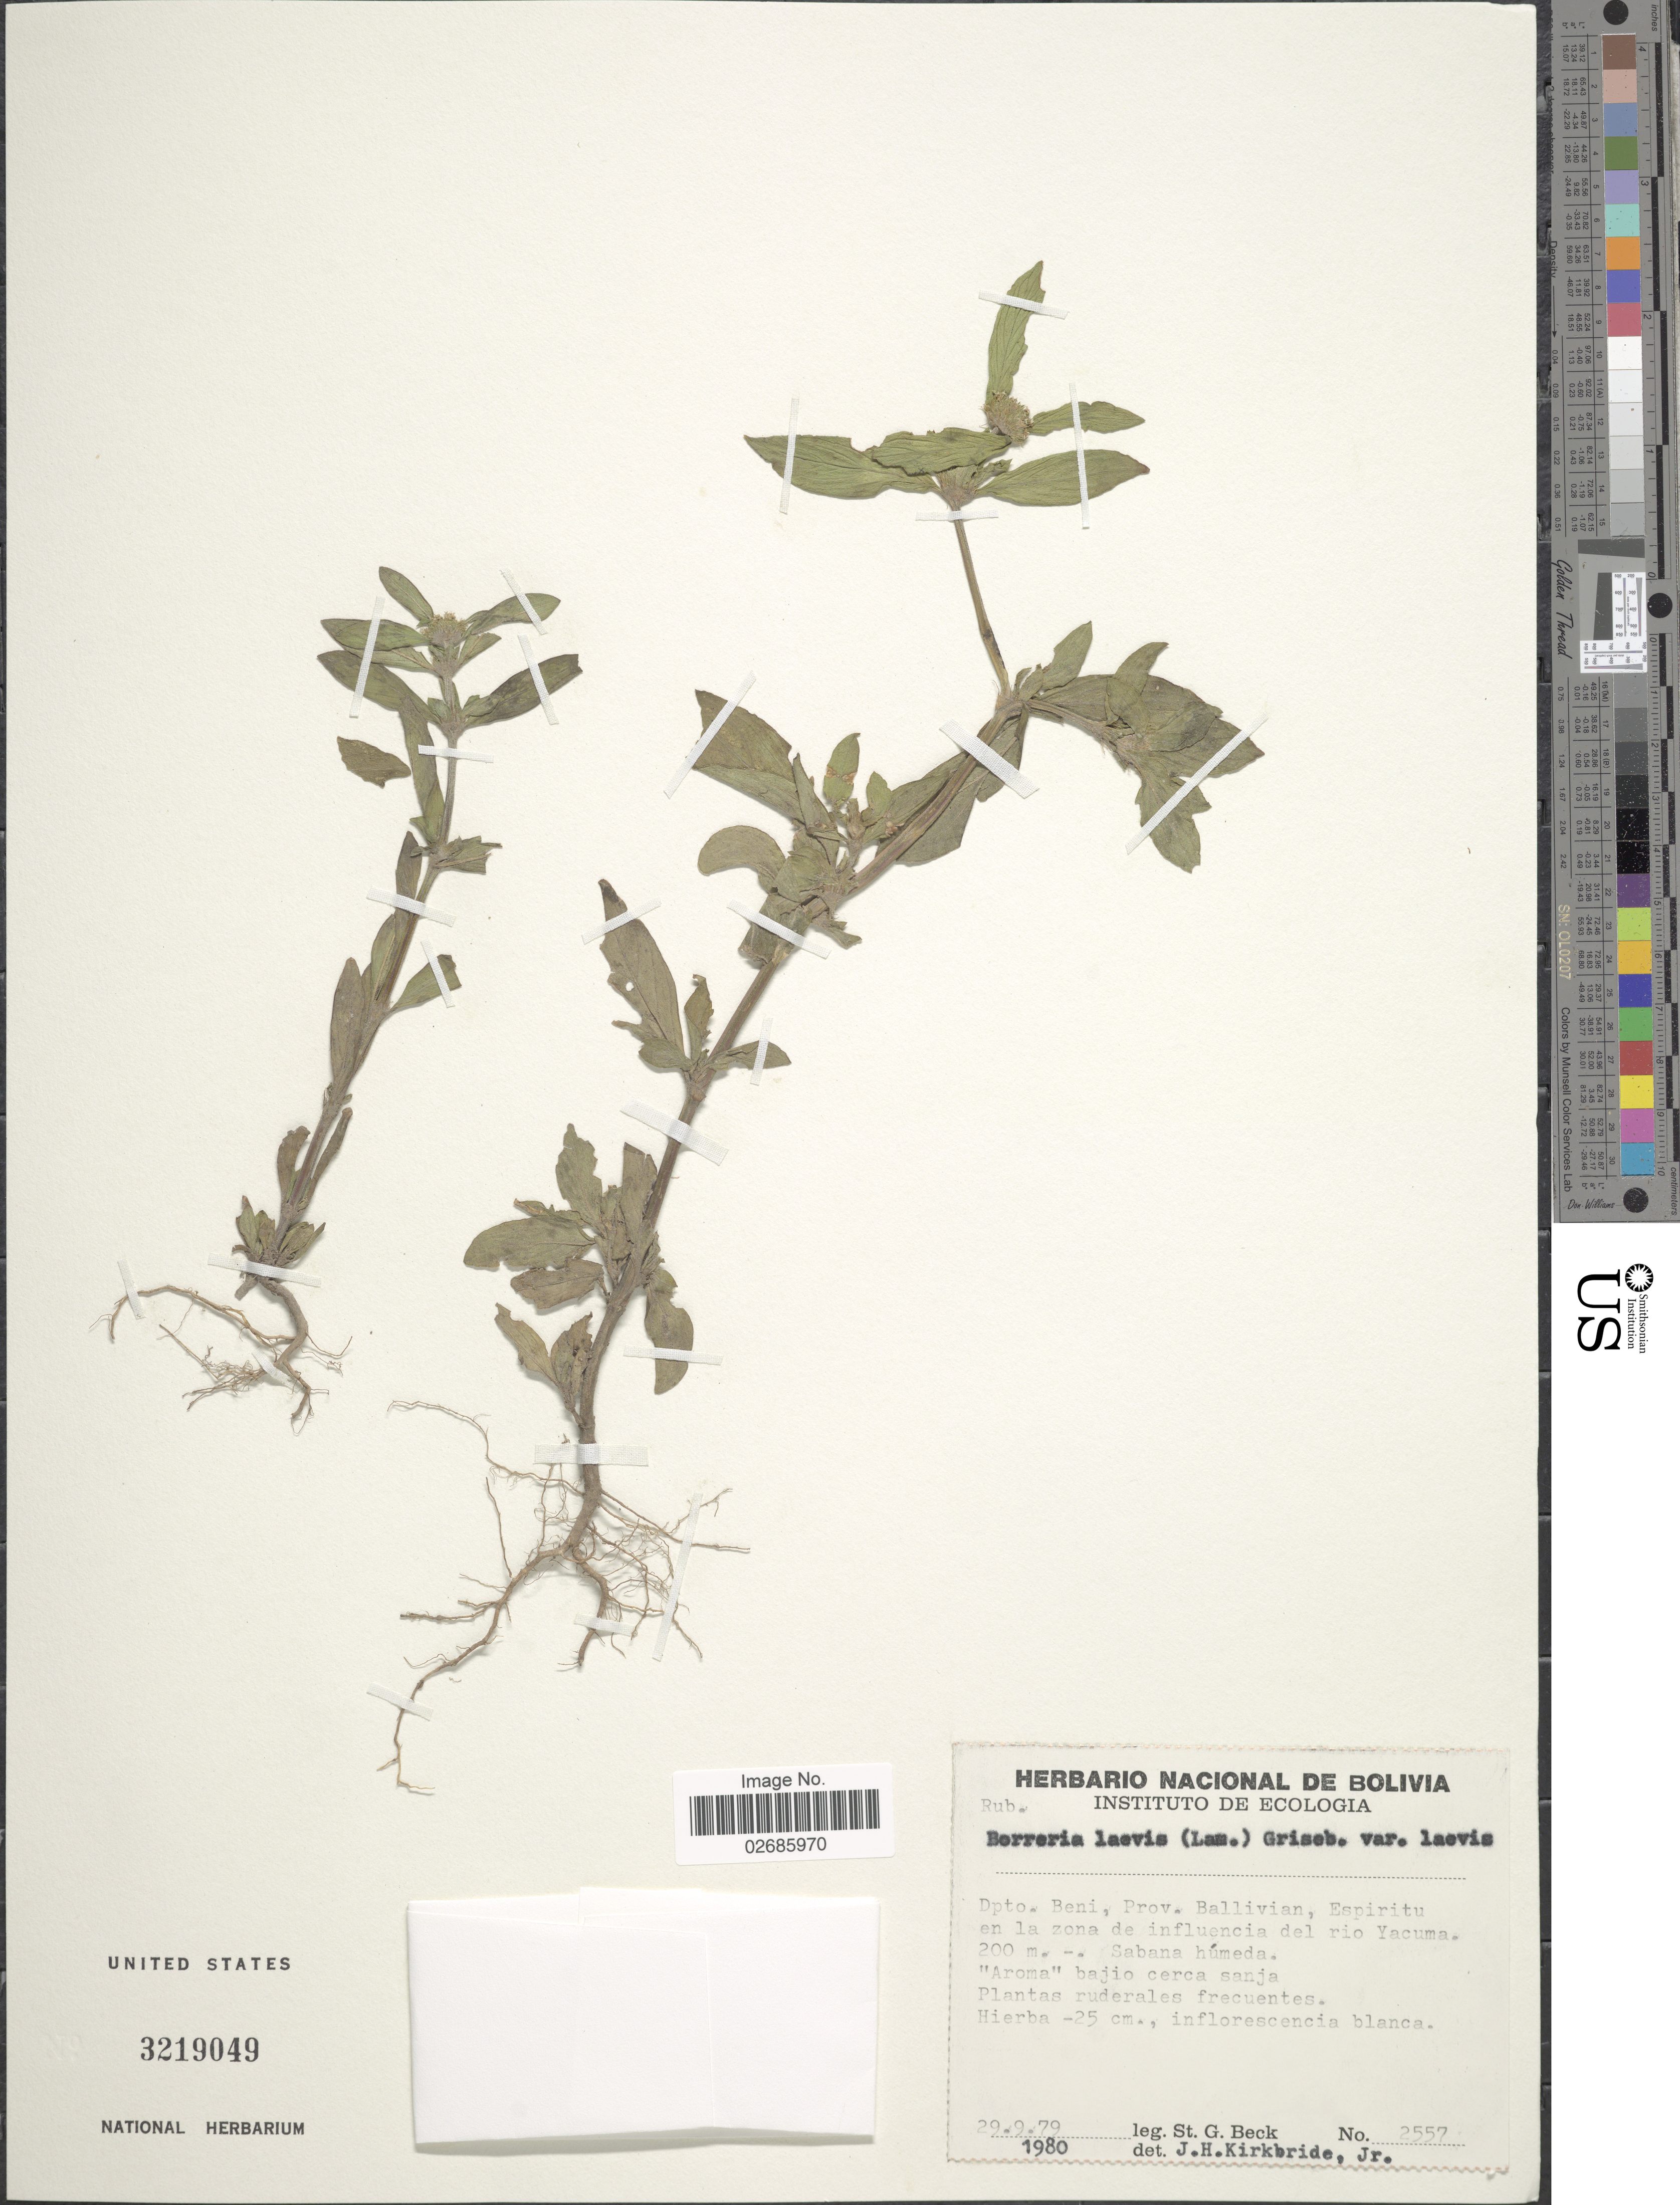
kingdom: Plantae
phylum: Tracheophyta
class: Magnoliopsida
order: Gentianales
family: Rubiaceae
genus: Borreria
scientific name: Borreria assurgens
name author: (Ruiz & Pav.) Griseb.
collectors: S. G. Beck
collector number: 2557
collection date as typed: Transcribed d/m/y: 29/9/79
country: Bolivia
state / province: Beni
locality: Dpto. Beni, Prov. Ballivian, Espiritu en la zona de influencia del rio Yacuma. Sabana húmeda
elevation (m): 200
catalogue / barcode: US 3219049